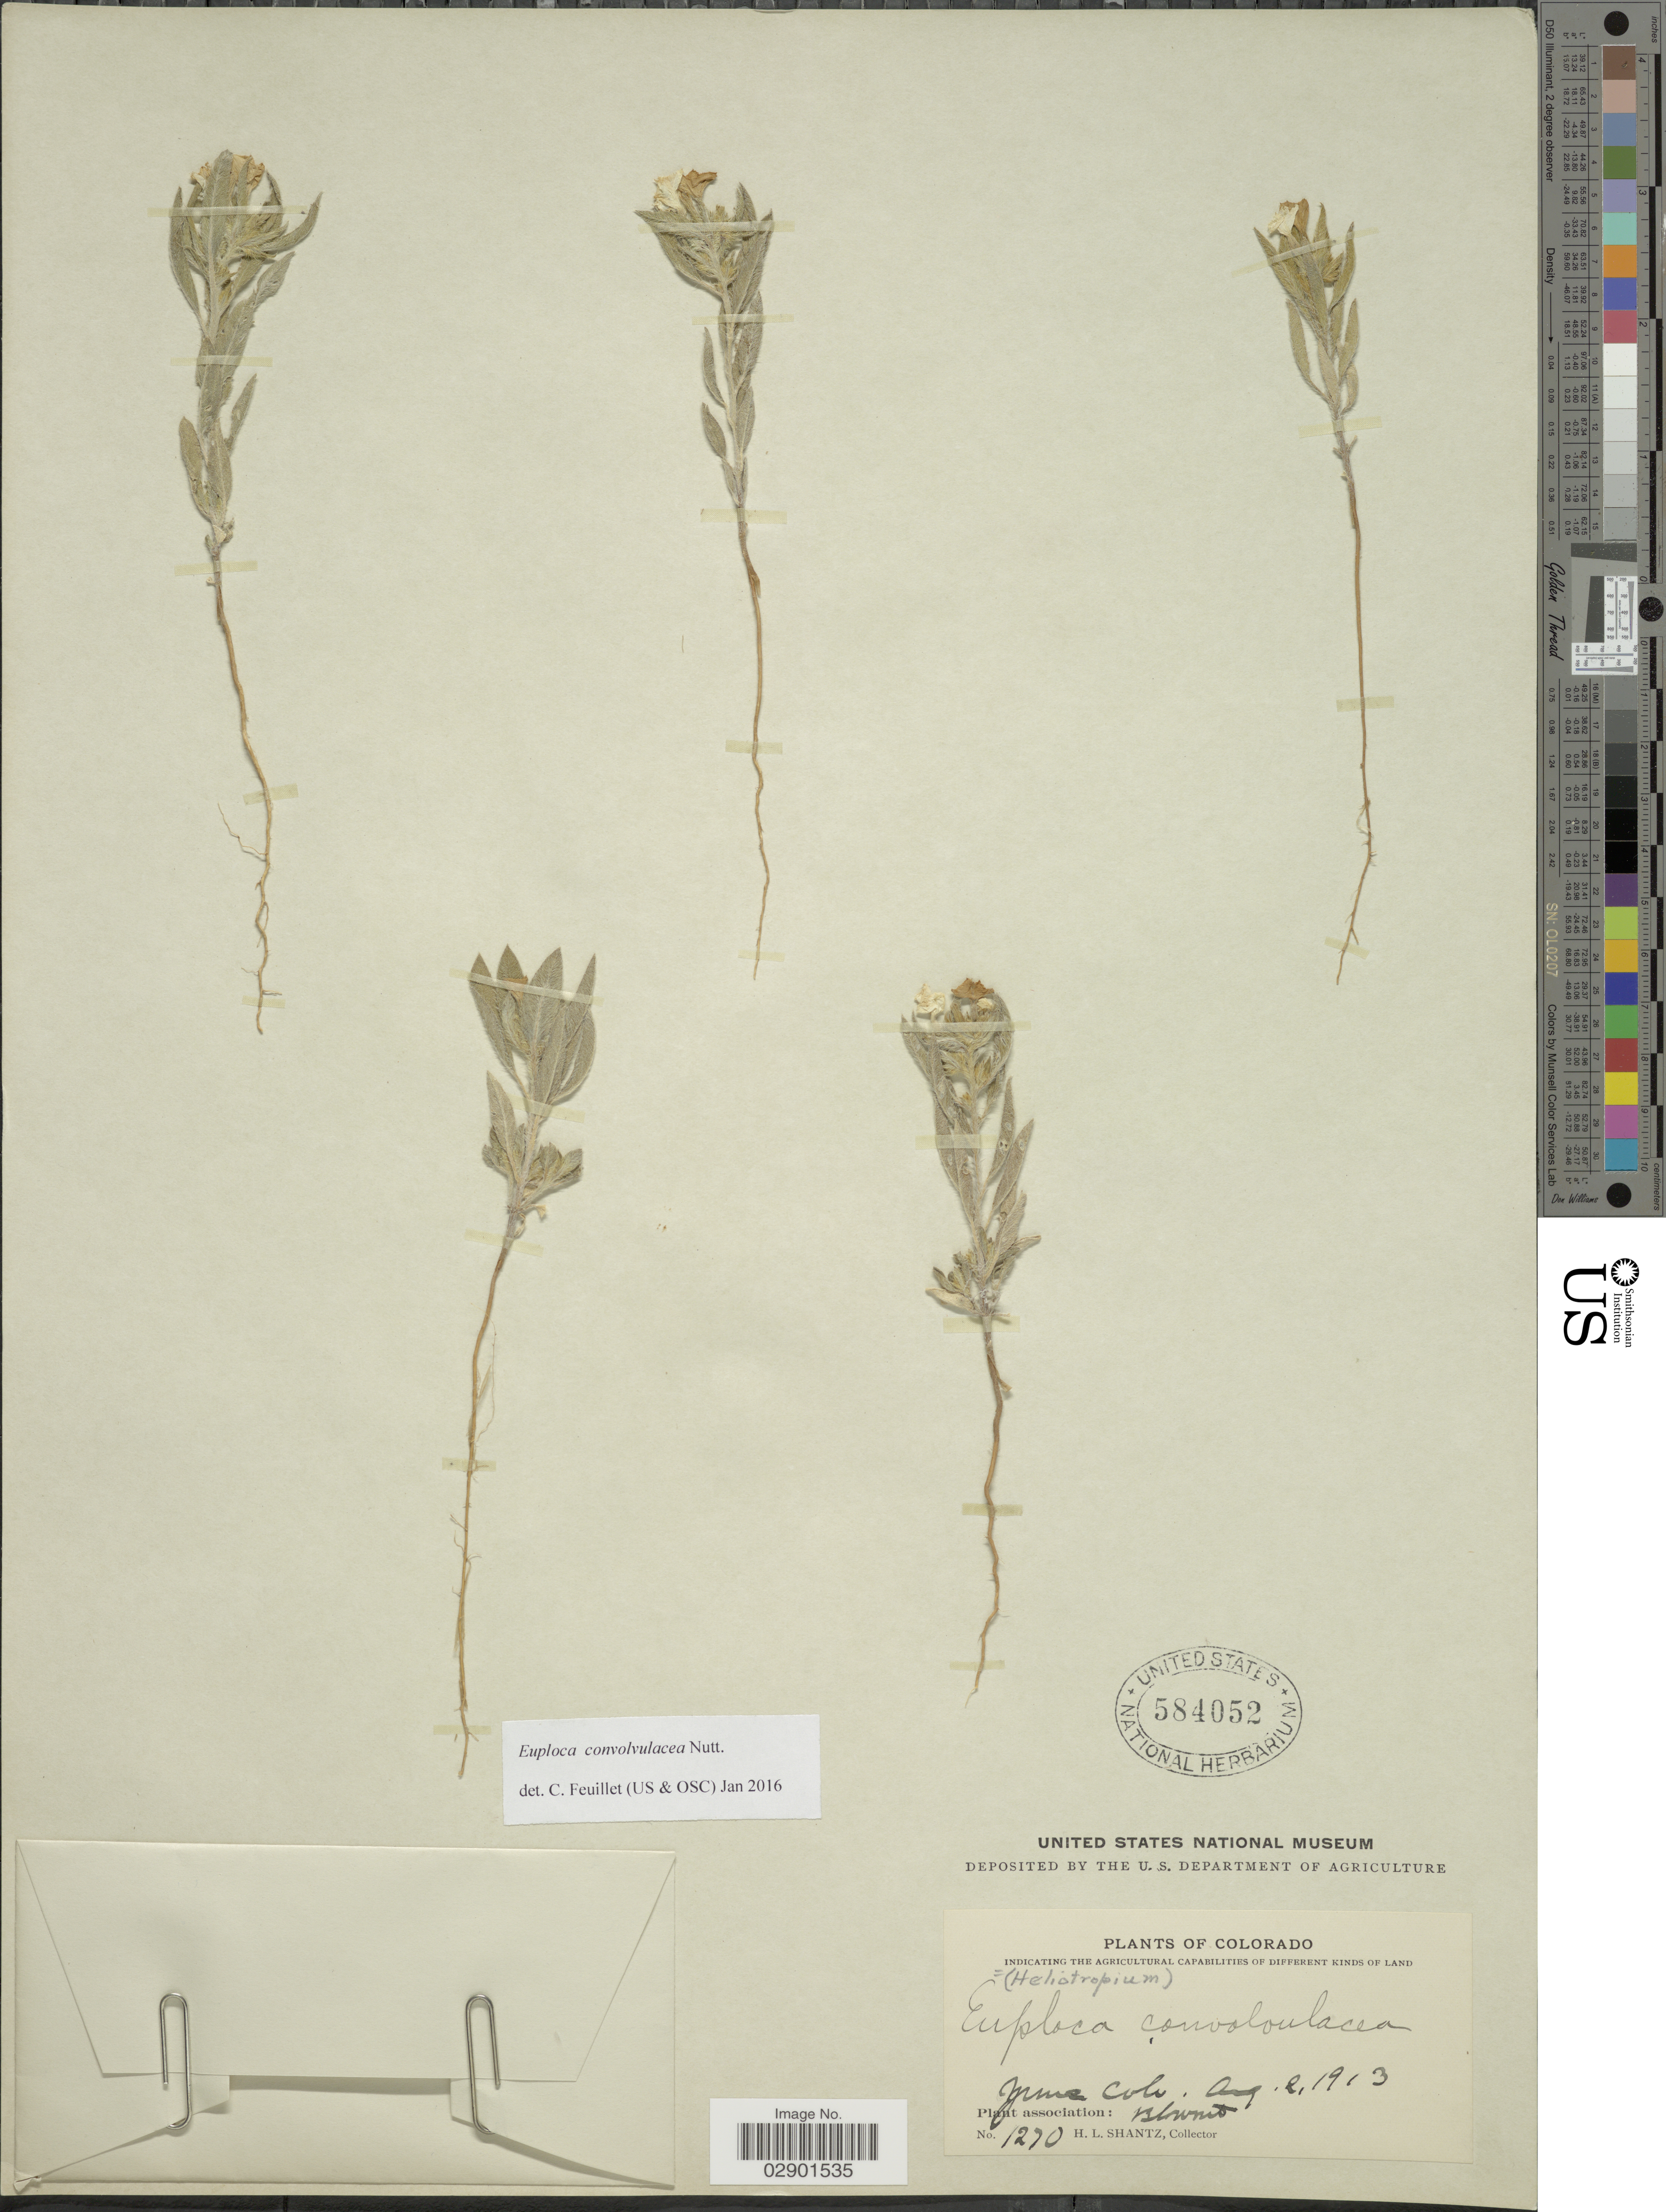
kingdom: Plantae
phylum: Tracheophyta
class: Magnoliopsida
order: Boraginales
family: Heliotropiaceae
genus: Euploca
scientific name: Euploca convolvulacea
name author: Nutt.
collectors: H. Shantz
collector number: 1270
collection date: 1913-08-02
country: United States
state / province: Colorado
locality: Yuma Colo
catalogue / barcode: US 584052